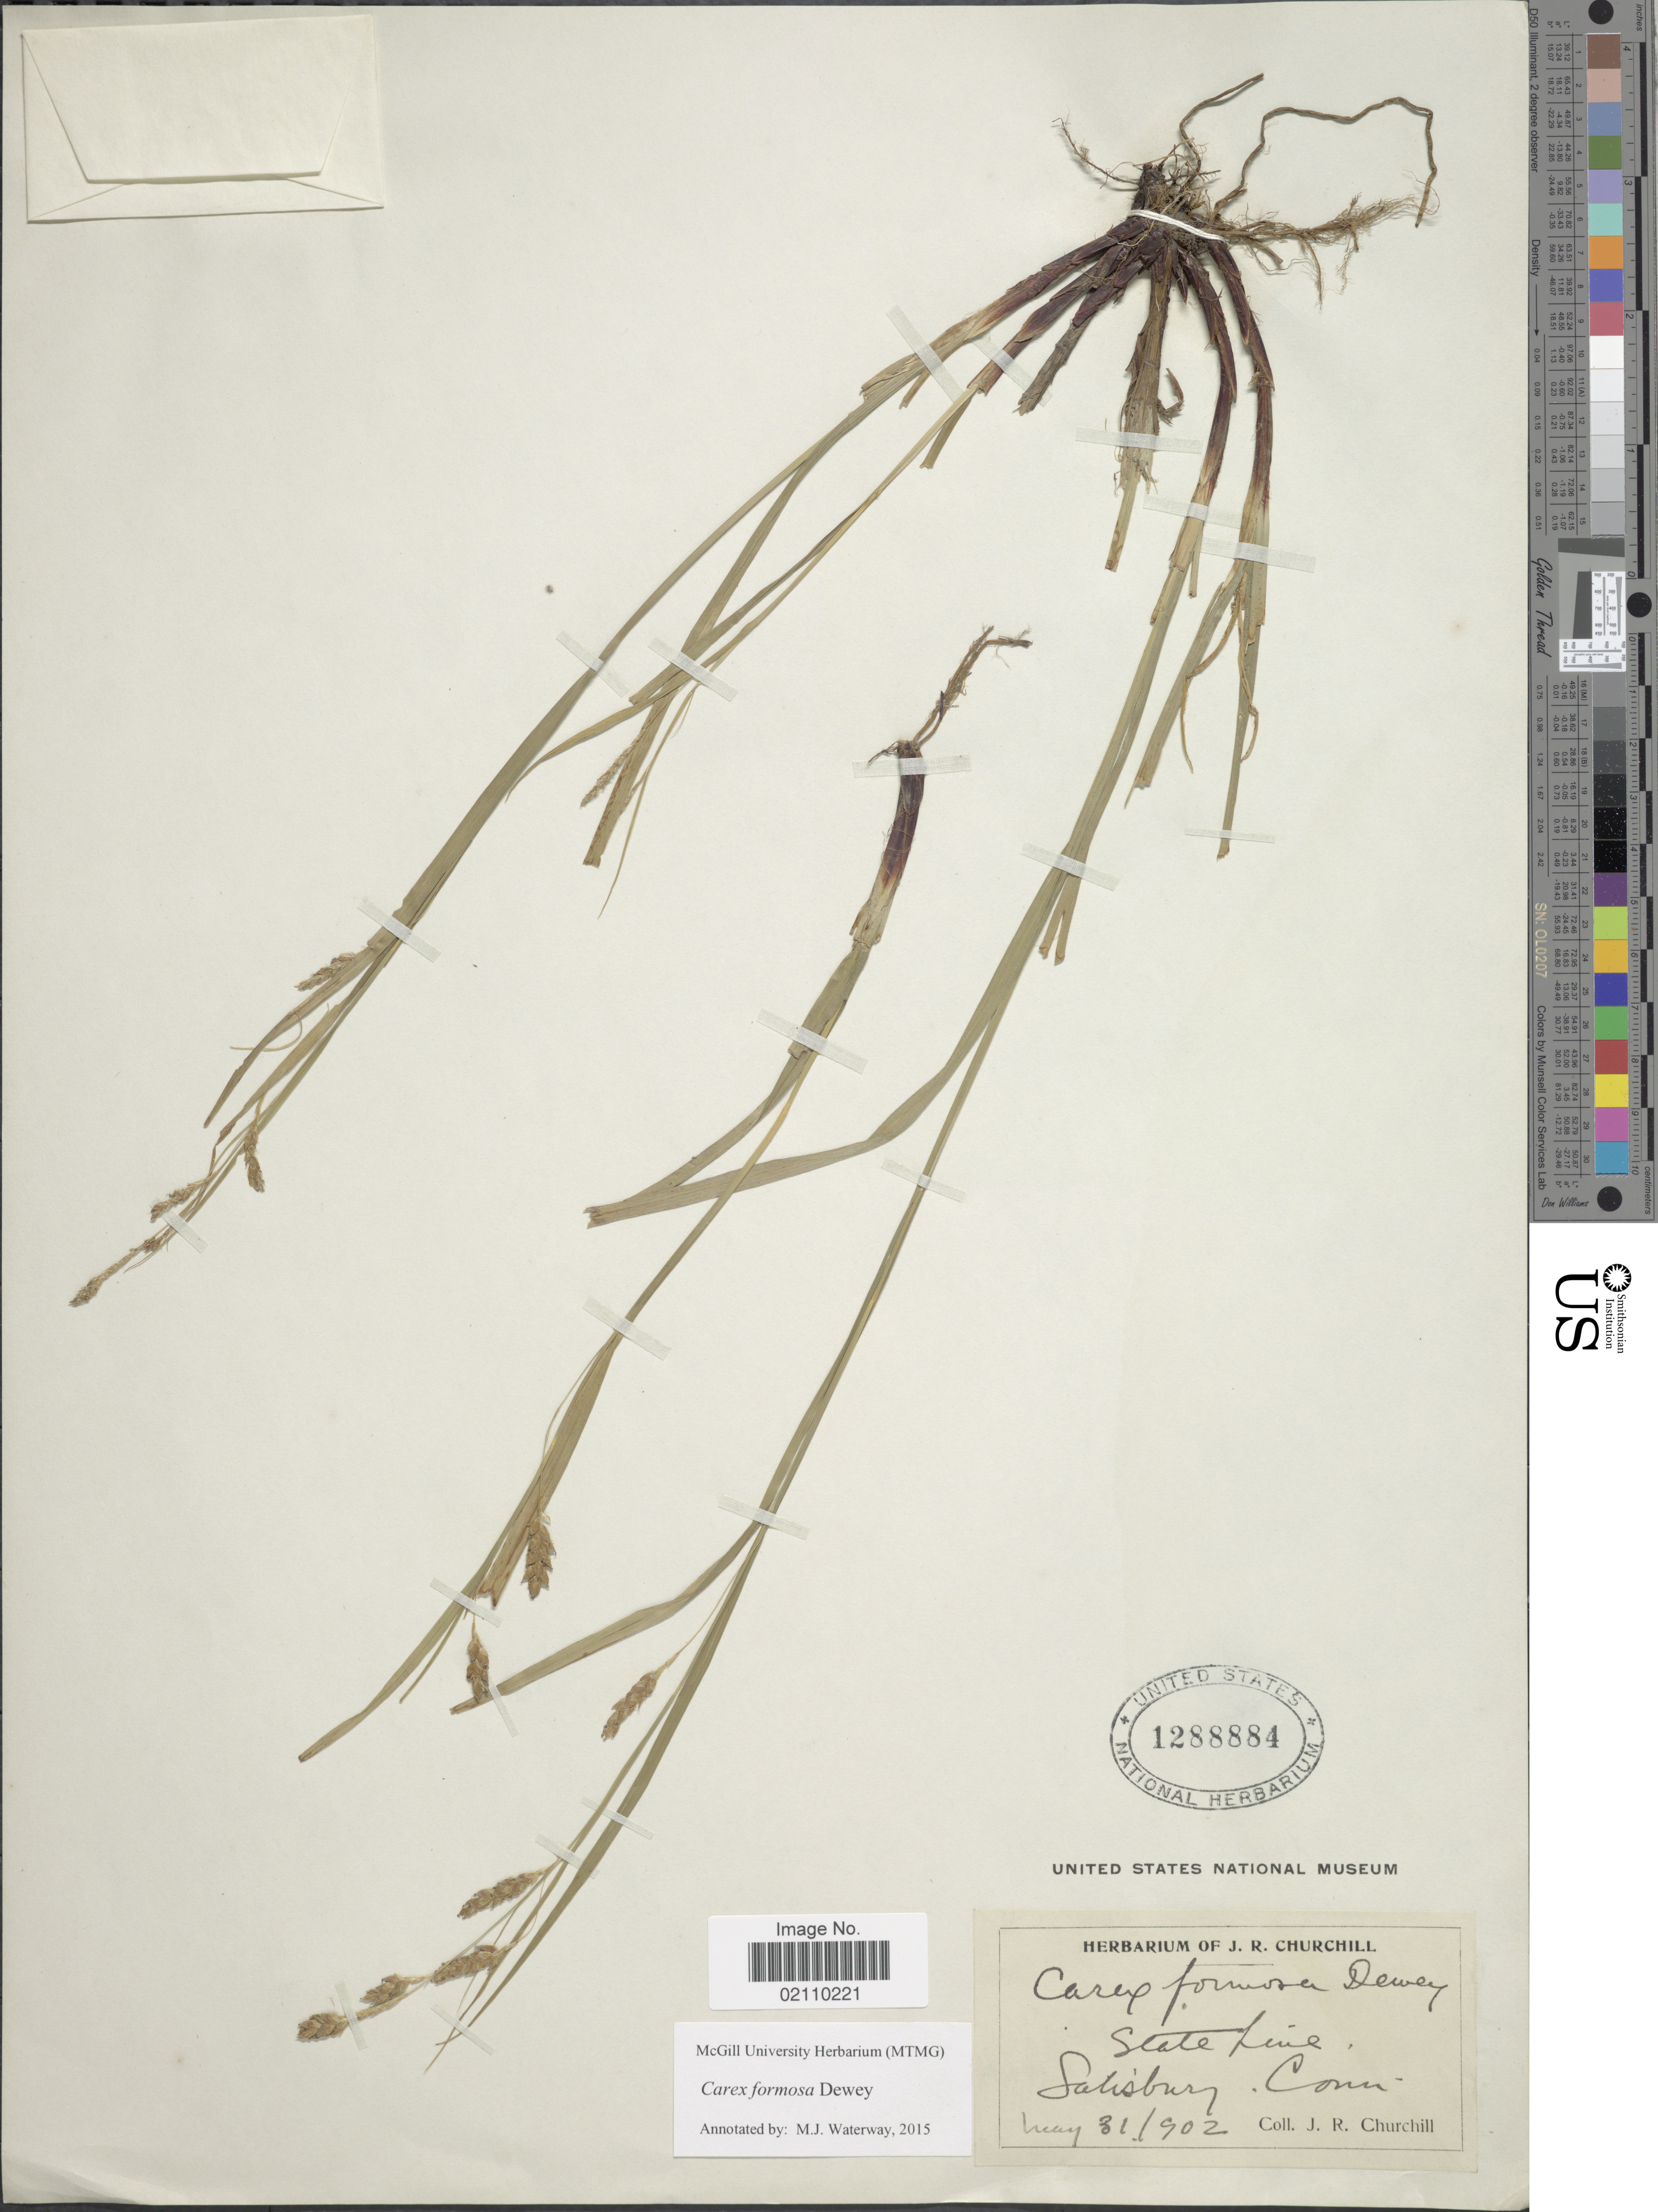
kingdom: Plantae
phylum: Tracheophyta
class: Liliopsida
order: Poales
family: Cyperaceae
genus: Carex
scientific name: Carex formosa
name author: Dewey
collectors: J. Churchill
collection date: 1902-05-31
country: United States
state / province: Connecticut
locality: State pine, Statisbury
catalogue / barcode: US 1288884